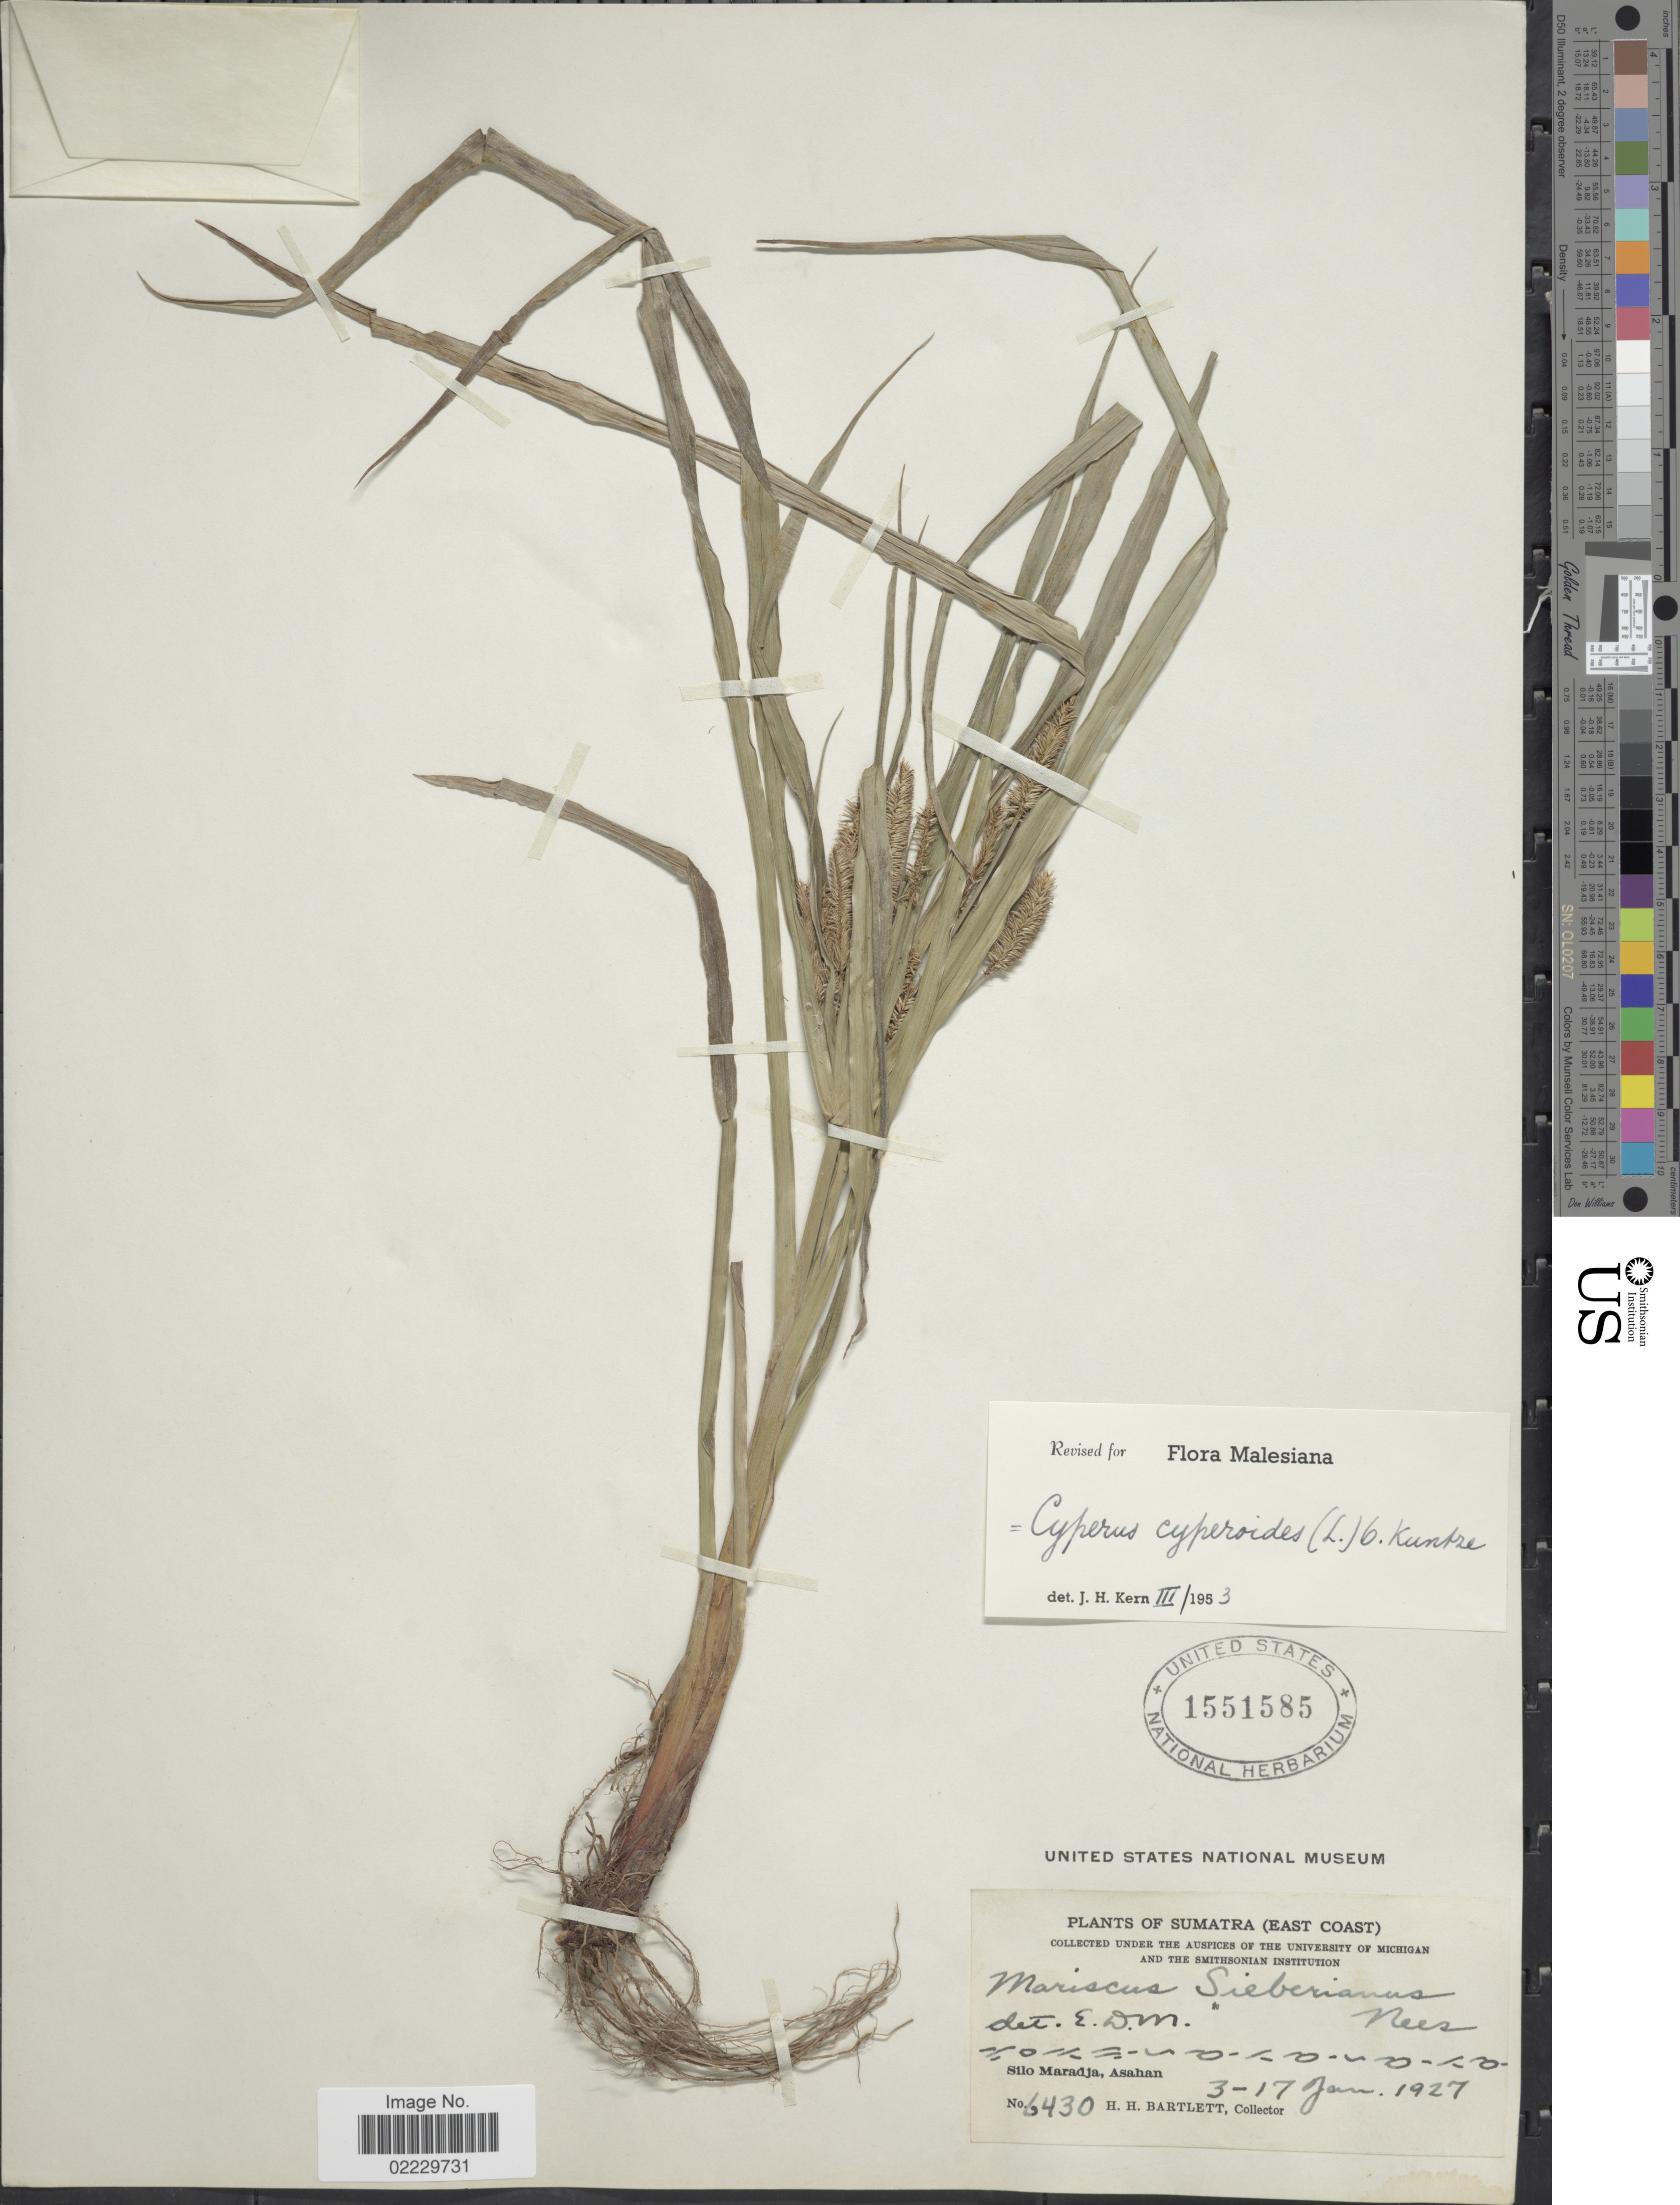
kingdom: Plantae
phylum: Tracheophyta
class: Liliopsida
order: Poales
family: Cyperaceae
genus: Cyperus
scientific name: Cyperus cyperoides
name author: (L.) Kuntze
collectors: H. H. Bartlett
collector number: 6430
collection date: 1927-01-03/1927-01-17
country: Indonesia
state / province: Sumatra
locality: East Coast, Silo Maradja, Asahan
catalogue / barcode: US 1551585